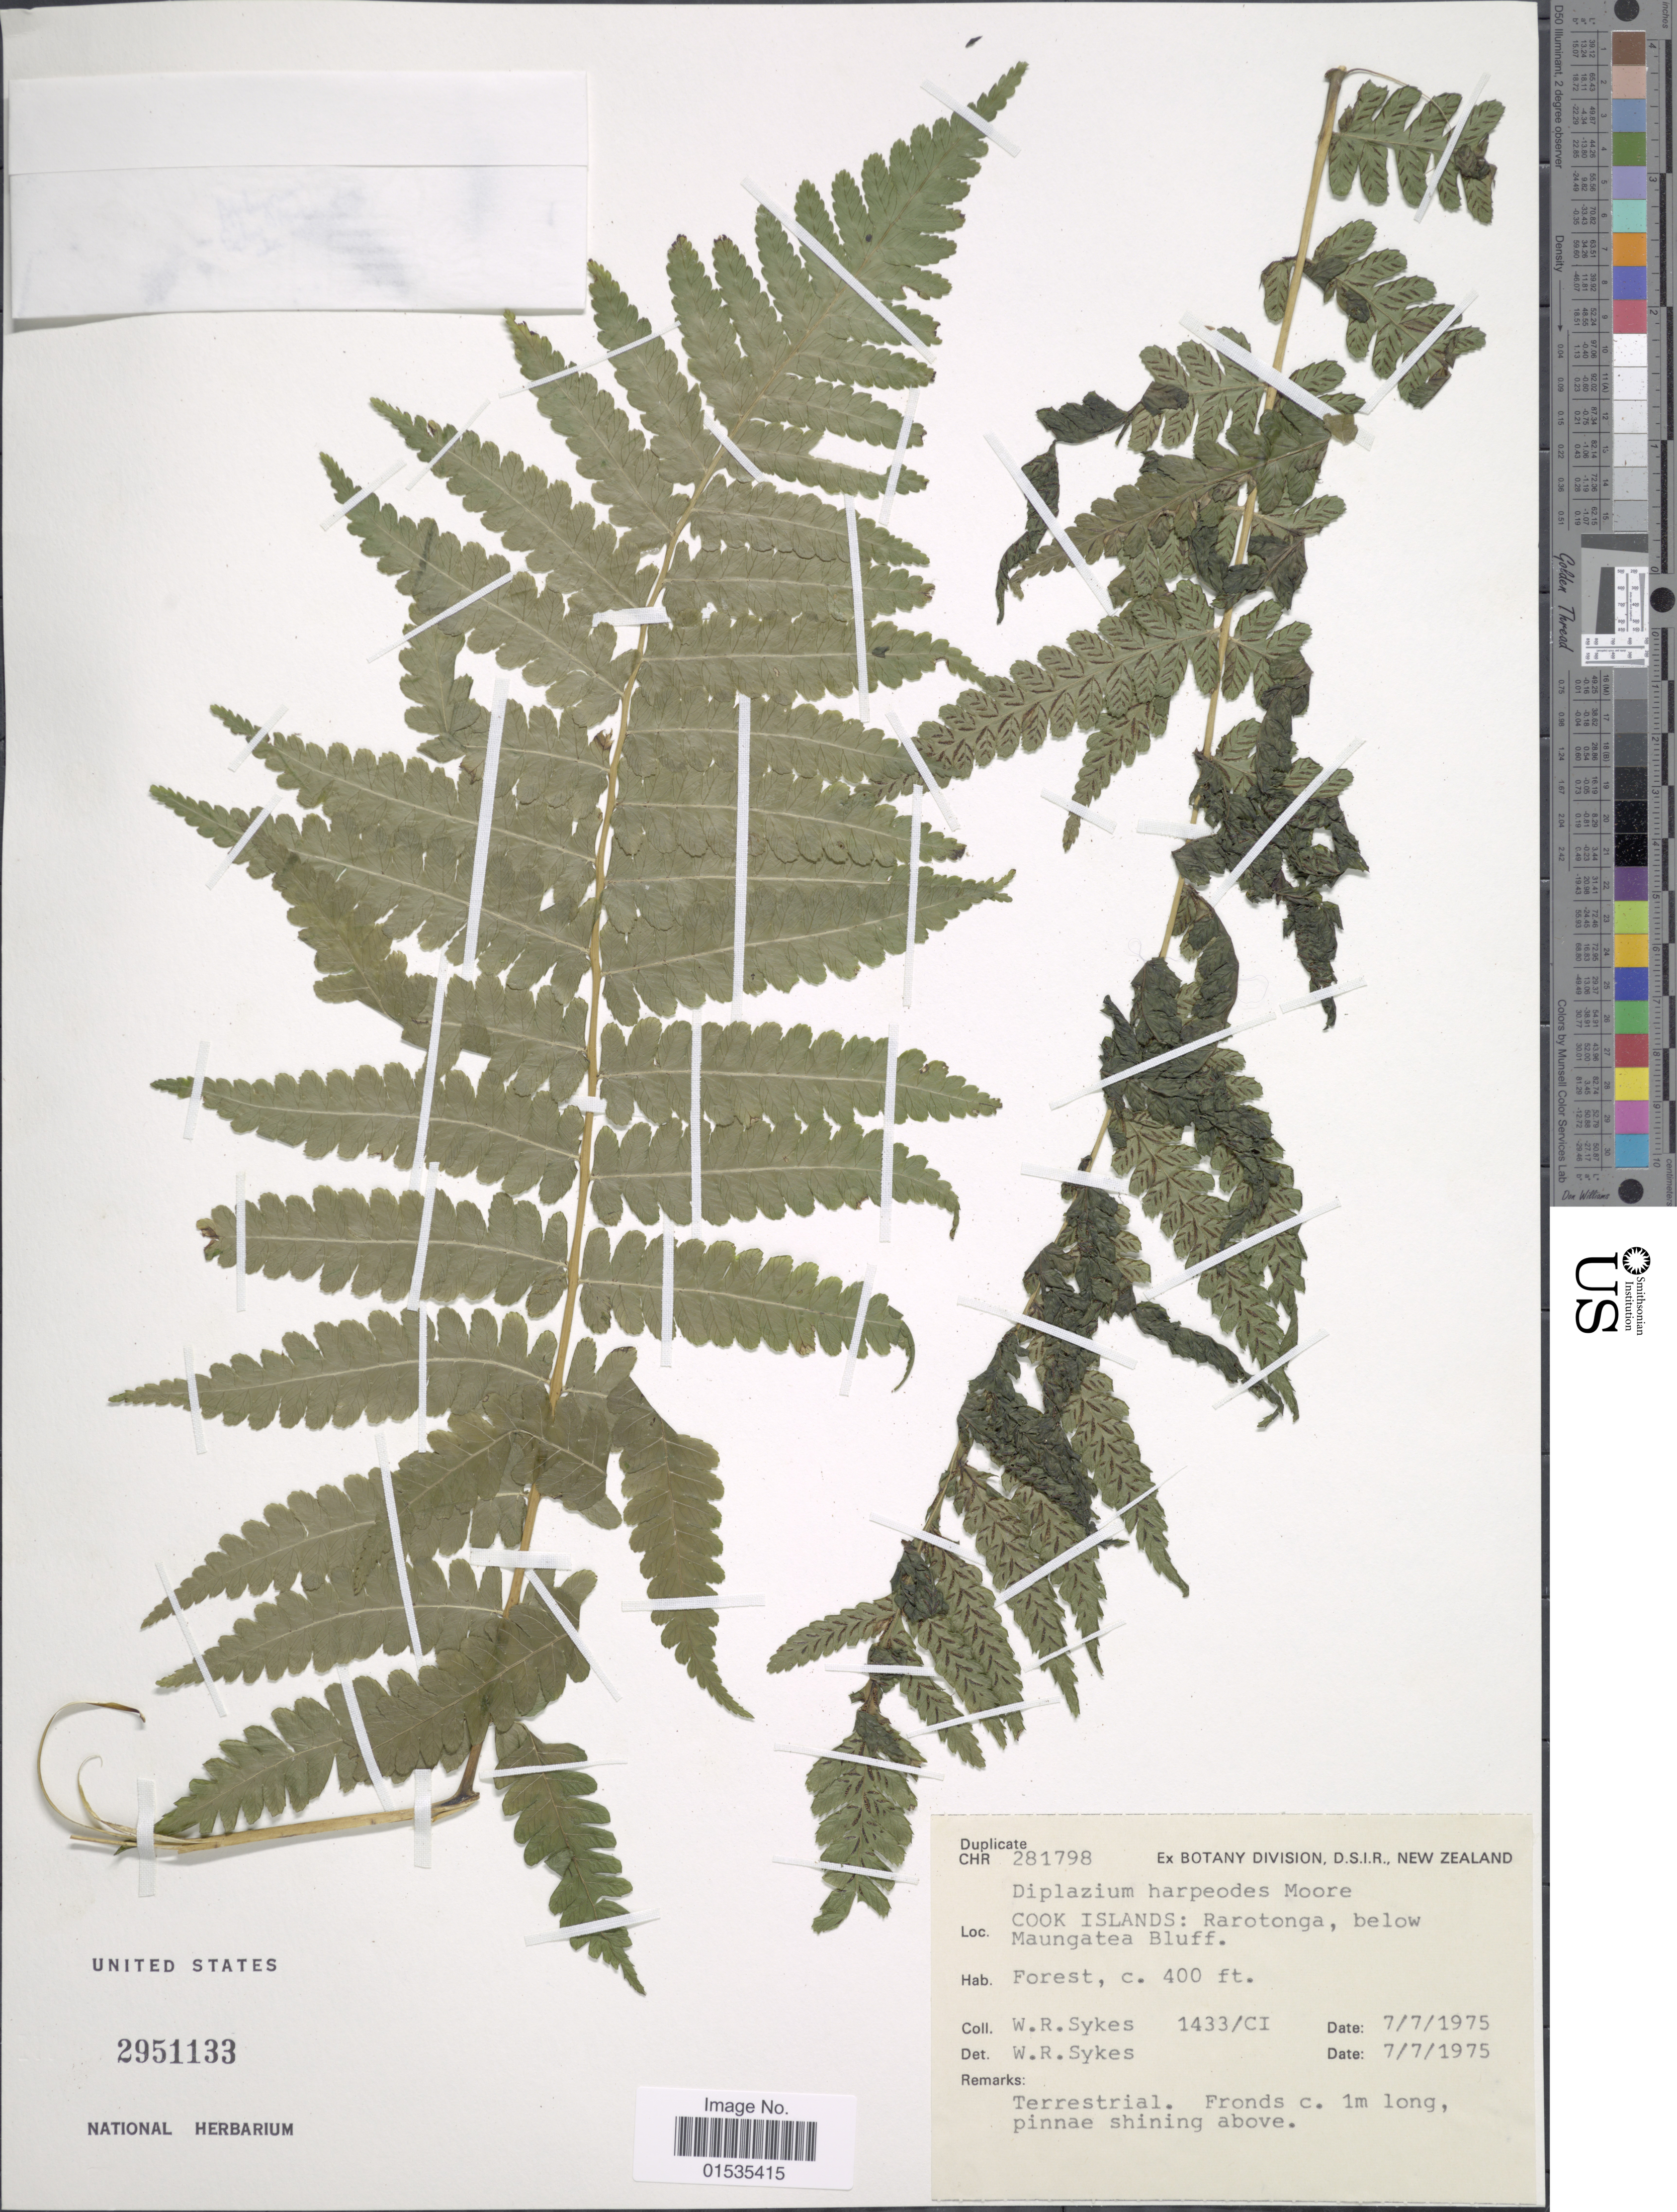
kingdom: Plantae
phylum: Tracheophyta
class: Polypodiopsida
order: Polypodiales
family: Athyriaceae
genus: Diplazium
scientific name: Diplazium harpeodes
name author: T. Moore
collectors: W. R. Sykes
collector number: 281798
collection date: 1975-07-07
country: Cook Islands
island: Rarotonga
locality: Rarotonga, below Maungatea Bluff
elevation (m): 122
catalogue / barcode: US 2951133